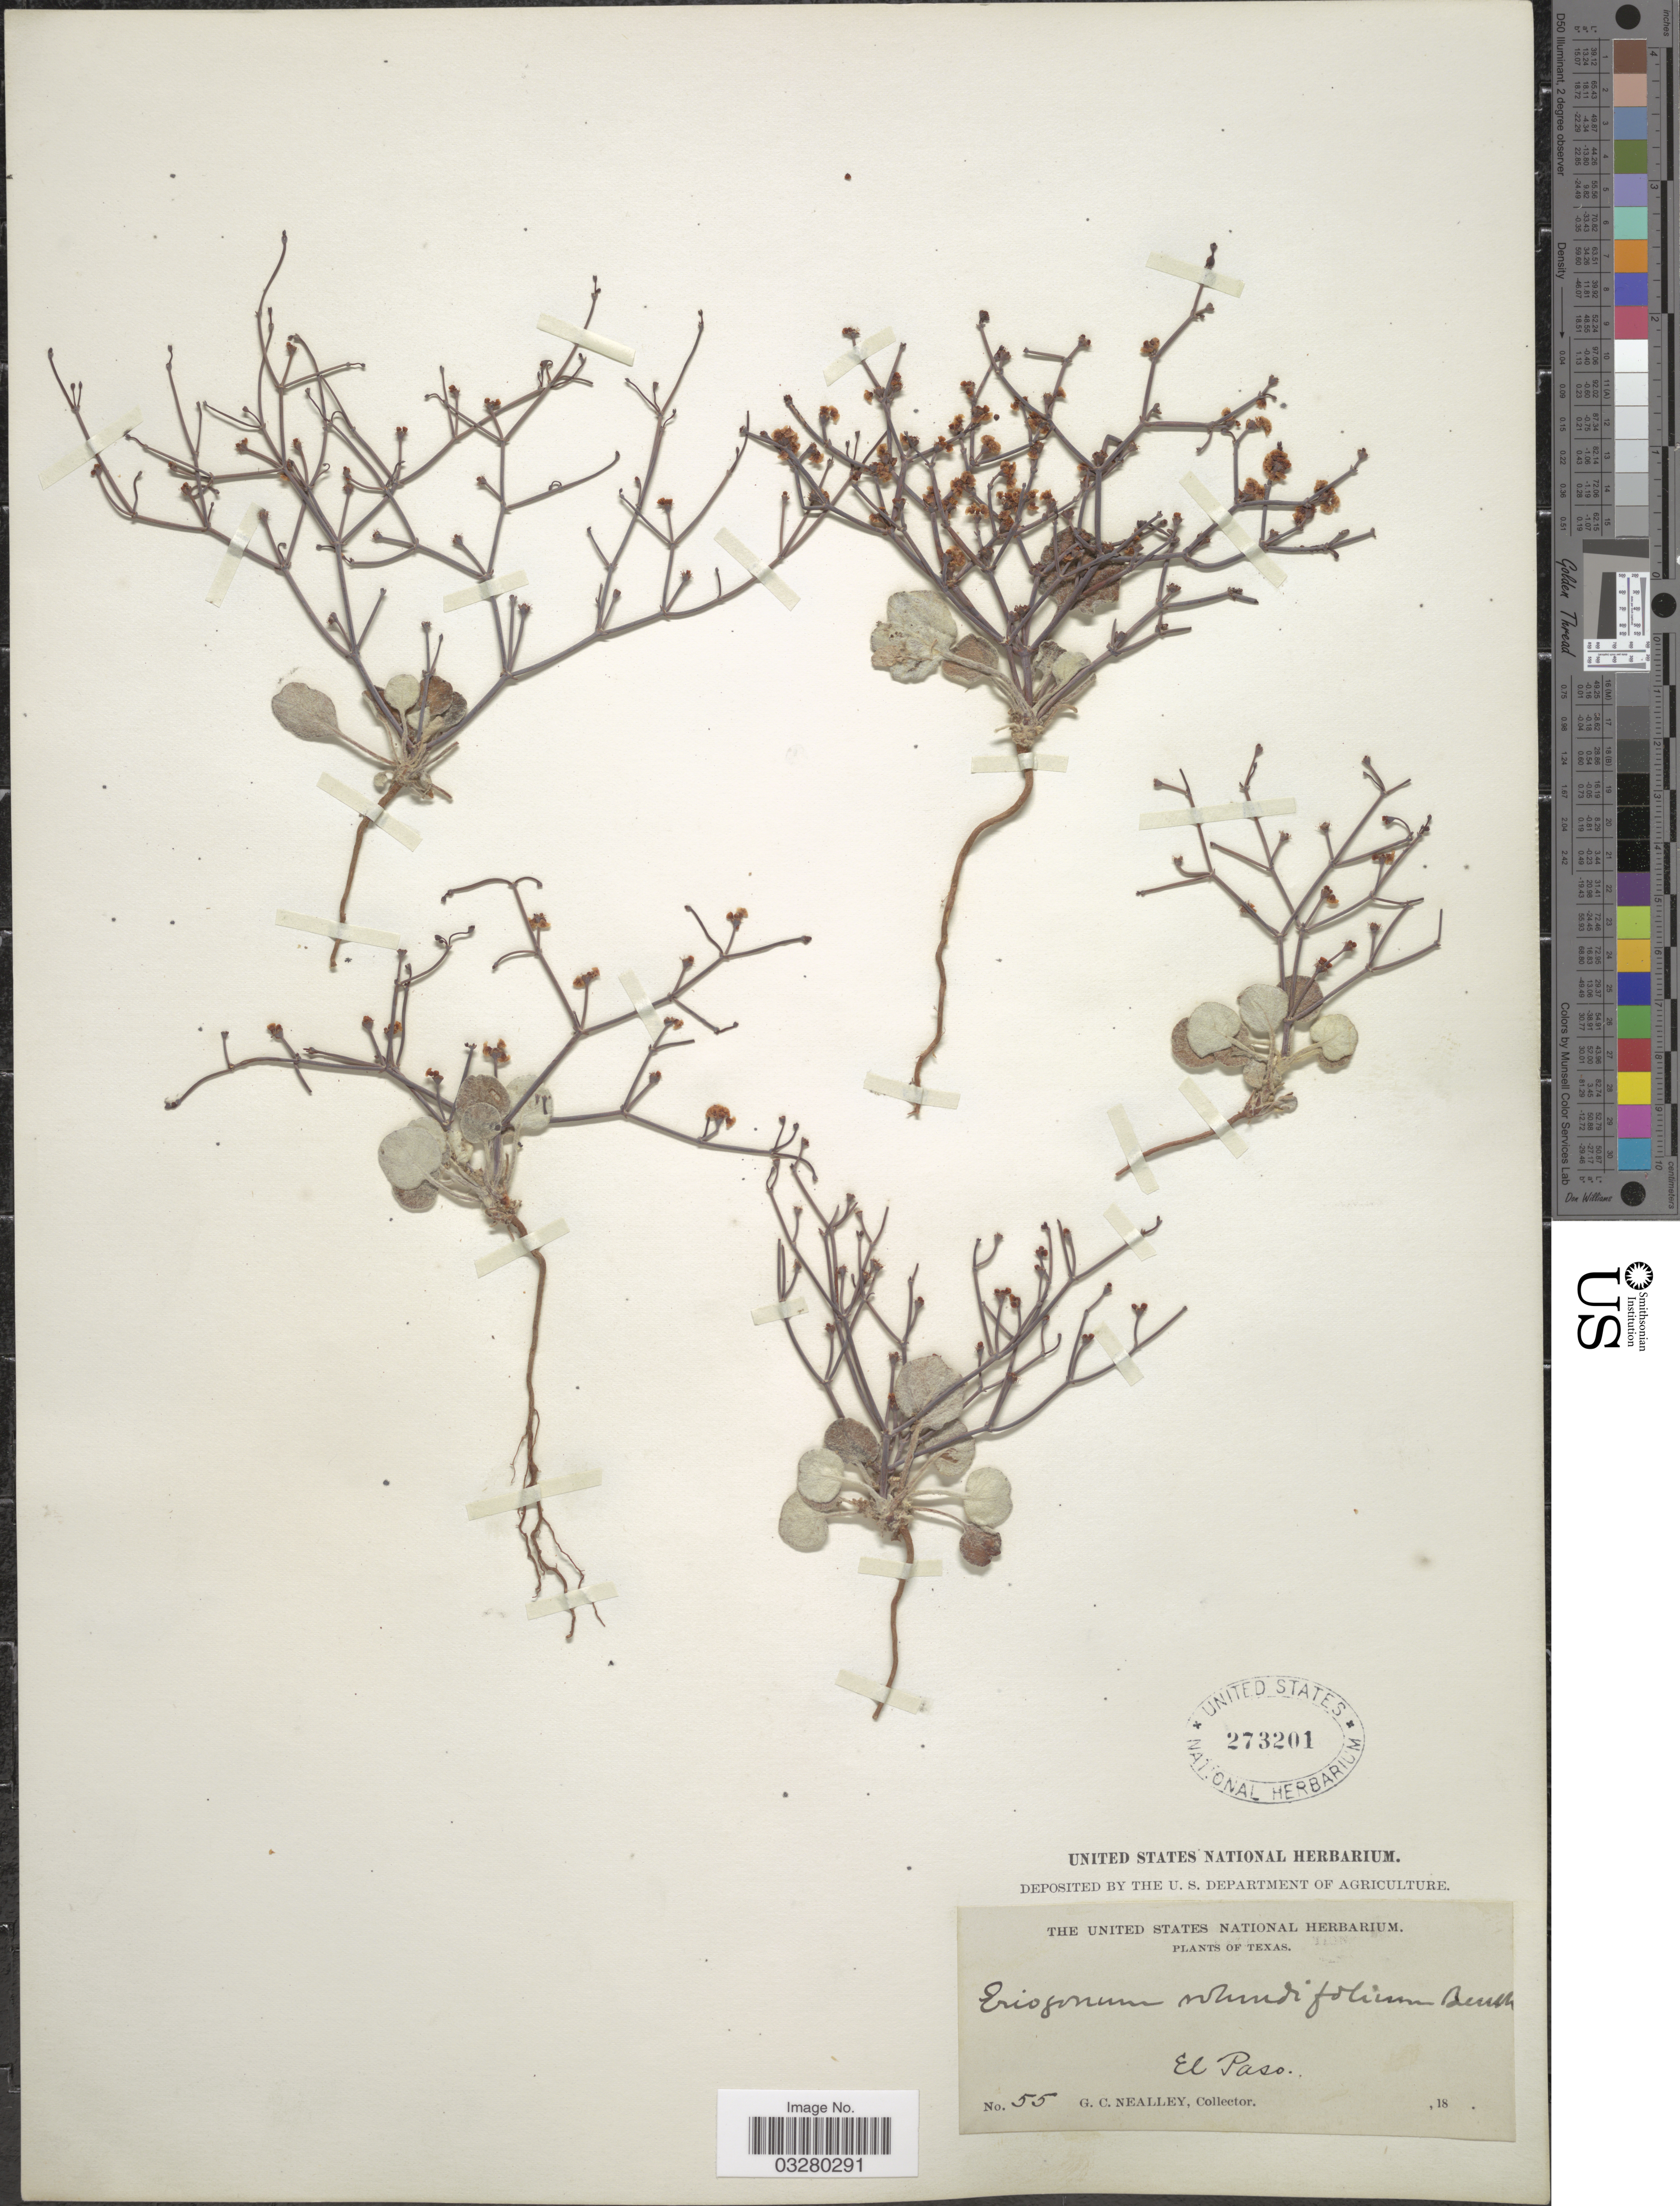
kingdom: Plantae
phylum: Tracheophyta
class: Magnoliopsida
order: Caryophyllales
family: Polygonaceae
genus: Eriogonum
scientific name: Eriogonum rotundifolium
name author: Benth. in DC.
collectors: G. C. Nealley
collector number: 55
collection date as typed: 18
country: United States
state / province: Texas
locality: El Paso.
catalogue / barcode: US 273201